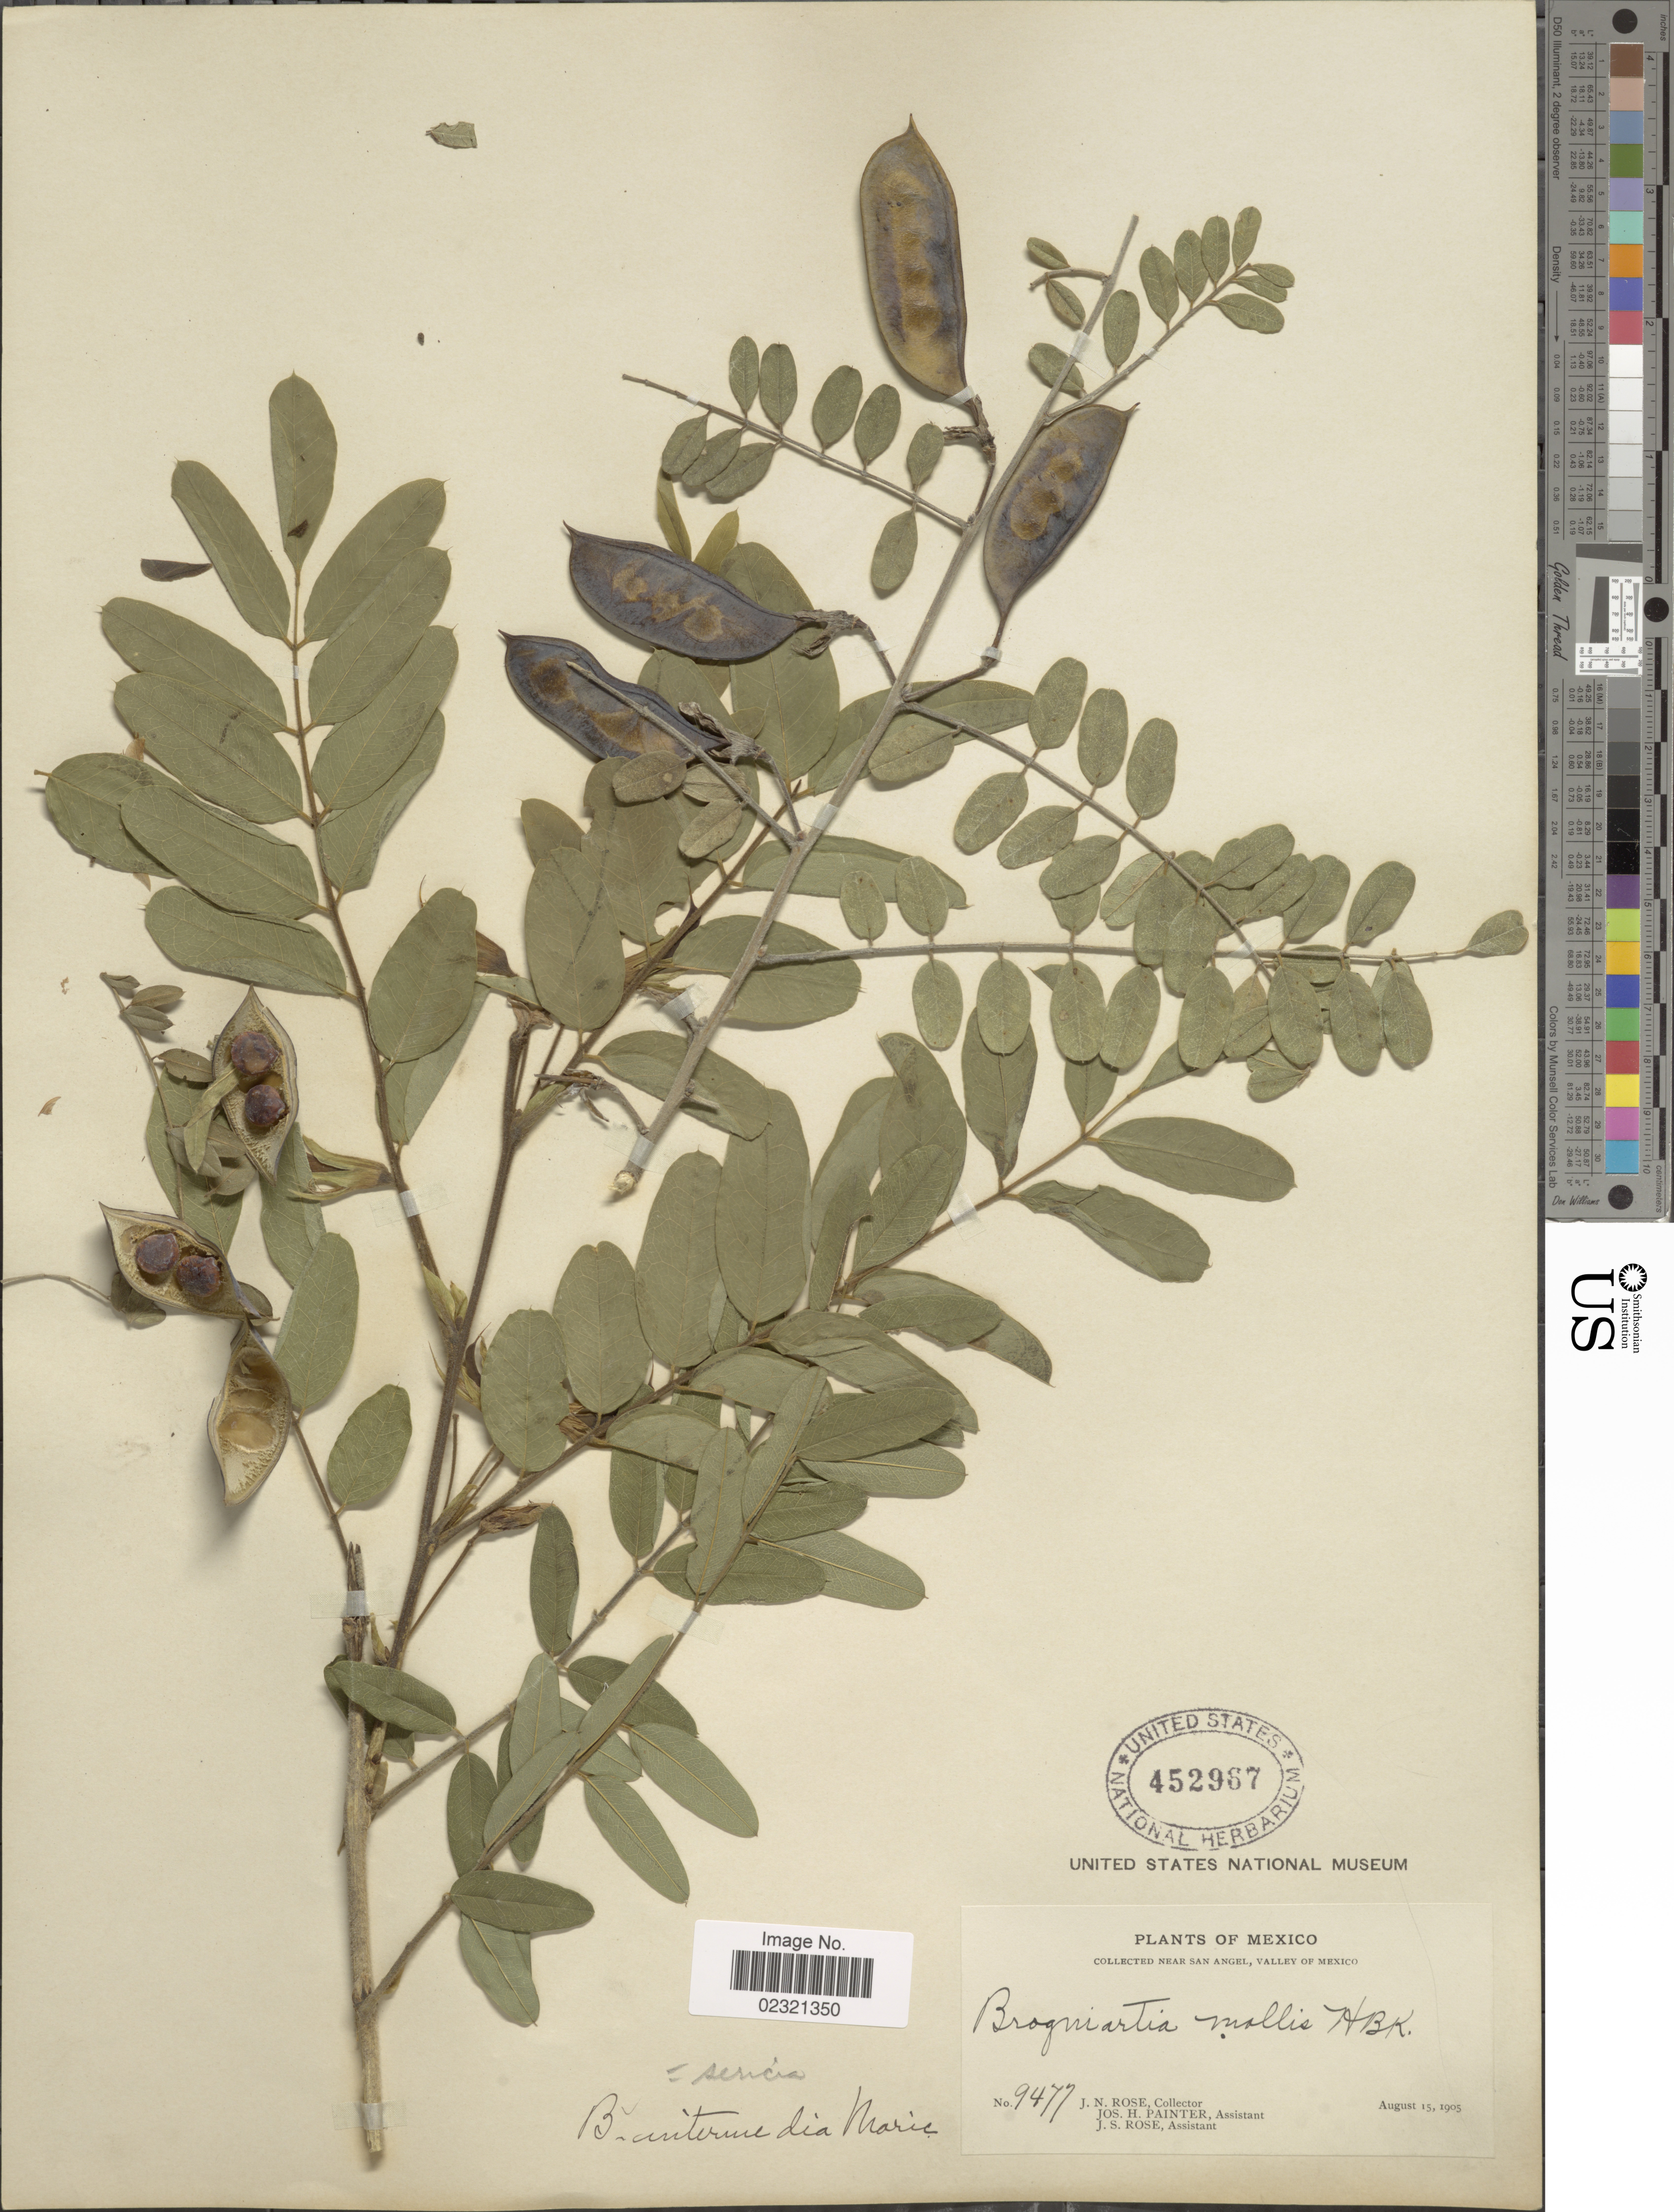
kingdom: Plantae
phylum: Tracheophyta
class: Magnoliopsida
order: Fabales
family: Fabaceae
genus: Brongniartia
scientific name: Brongniartia intermedia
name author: Moric.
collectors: J. N. Rose, J. H. Painter & J. S. Rose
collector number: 9477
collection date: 1905-08-15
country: Mexico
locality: Near San Angel, valley of Mexico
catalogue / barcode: US 452967